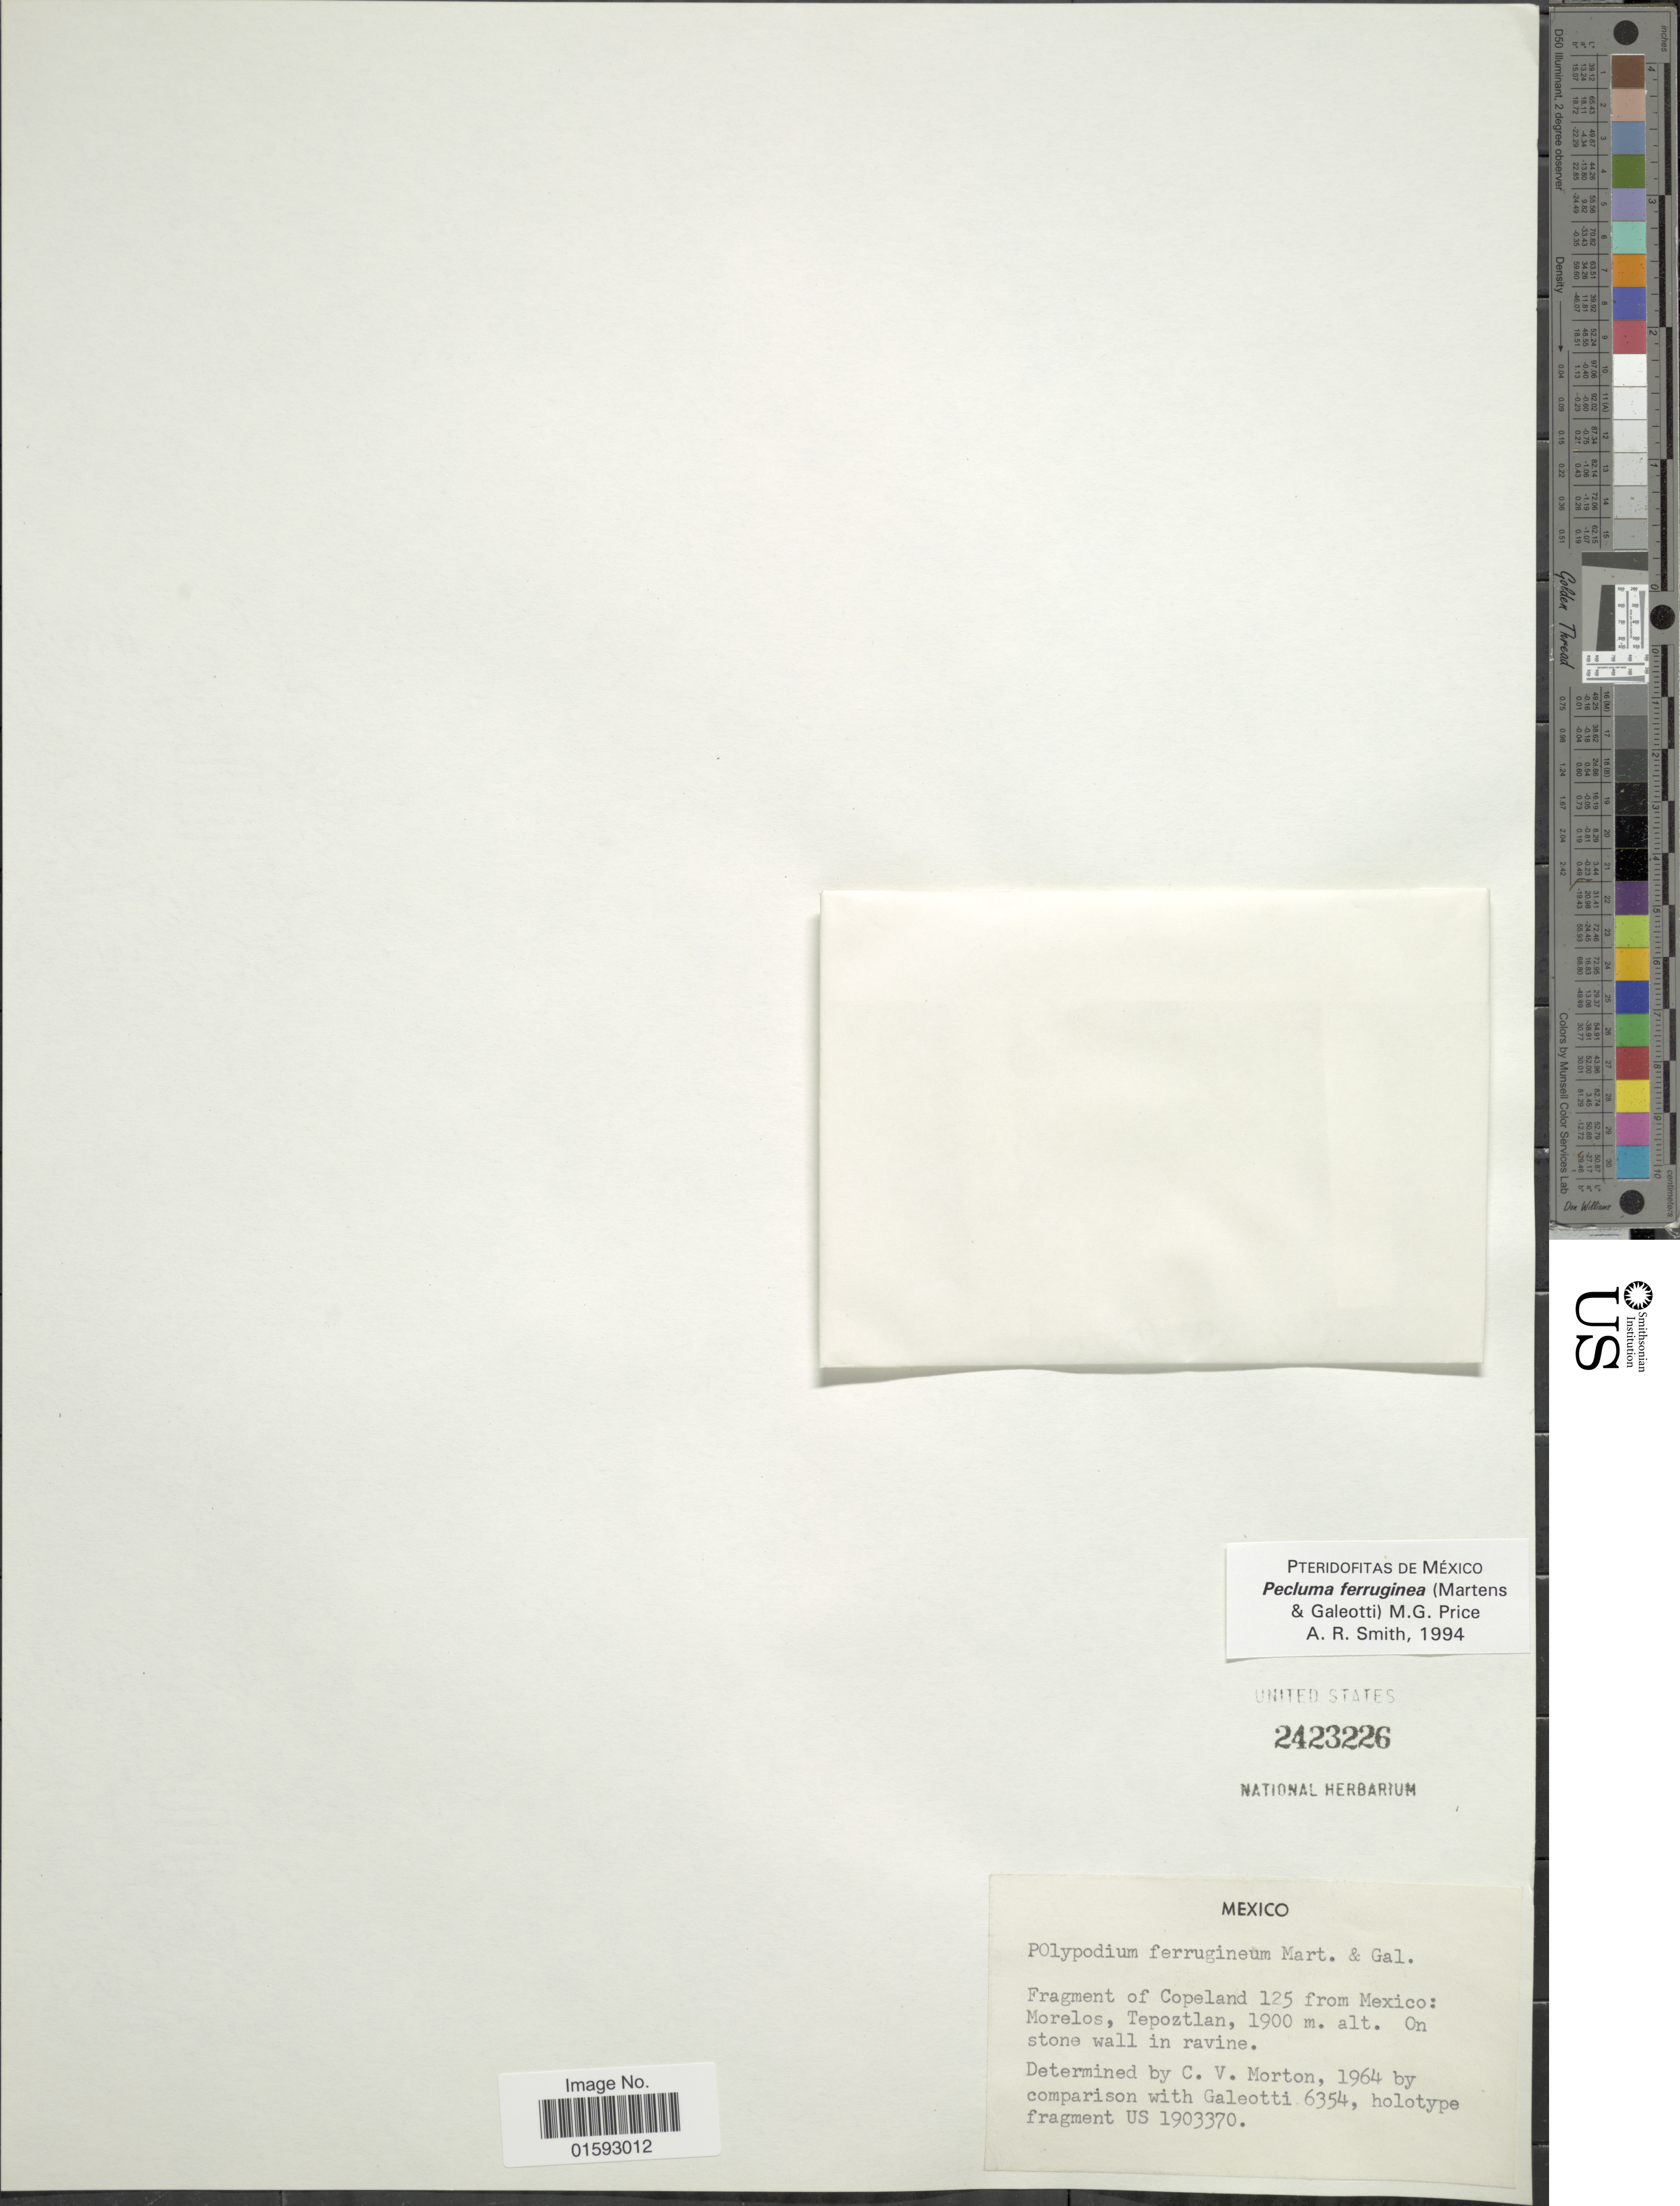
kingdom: Plantae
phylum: Tracheophyta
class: Polypodiopsida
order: Polypodiales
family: Polypodiaceae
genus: Pecluma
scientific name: Pecluma ferruginea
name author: (M. Martens & Galeotti) Price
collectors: -- Copeland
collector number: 125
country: Mexico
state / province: Morelos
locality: Tepoztlan, On stone wall in ravine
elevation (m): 1900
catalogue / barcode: US 2423226